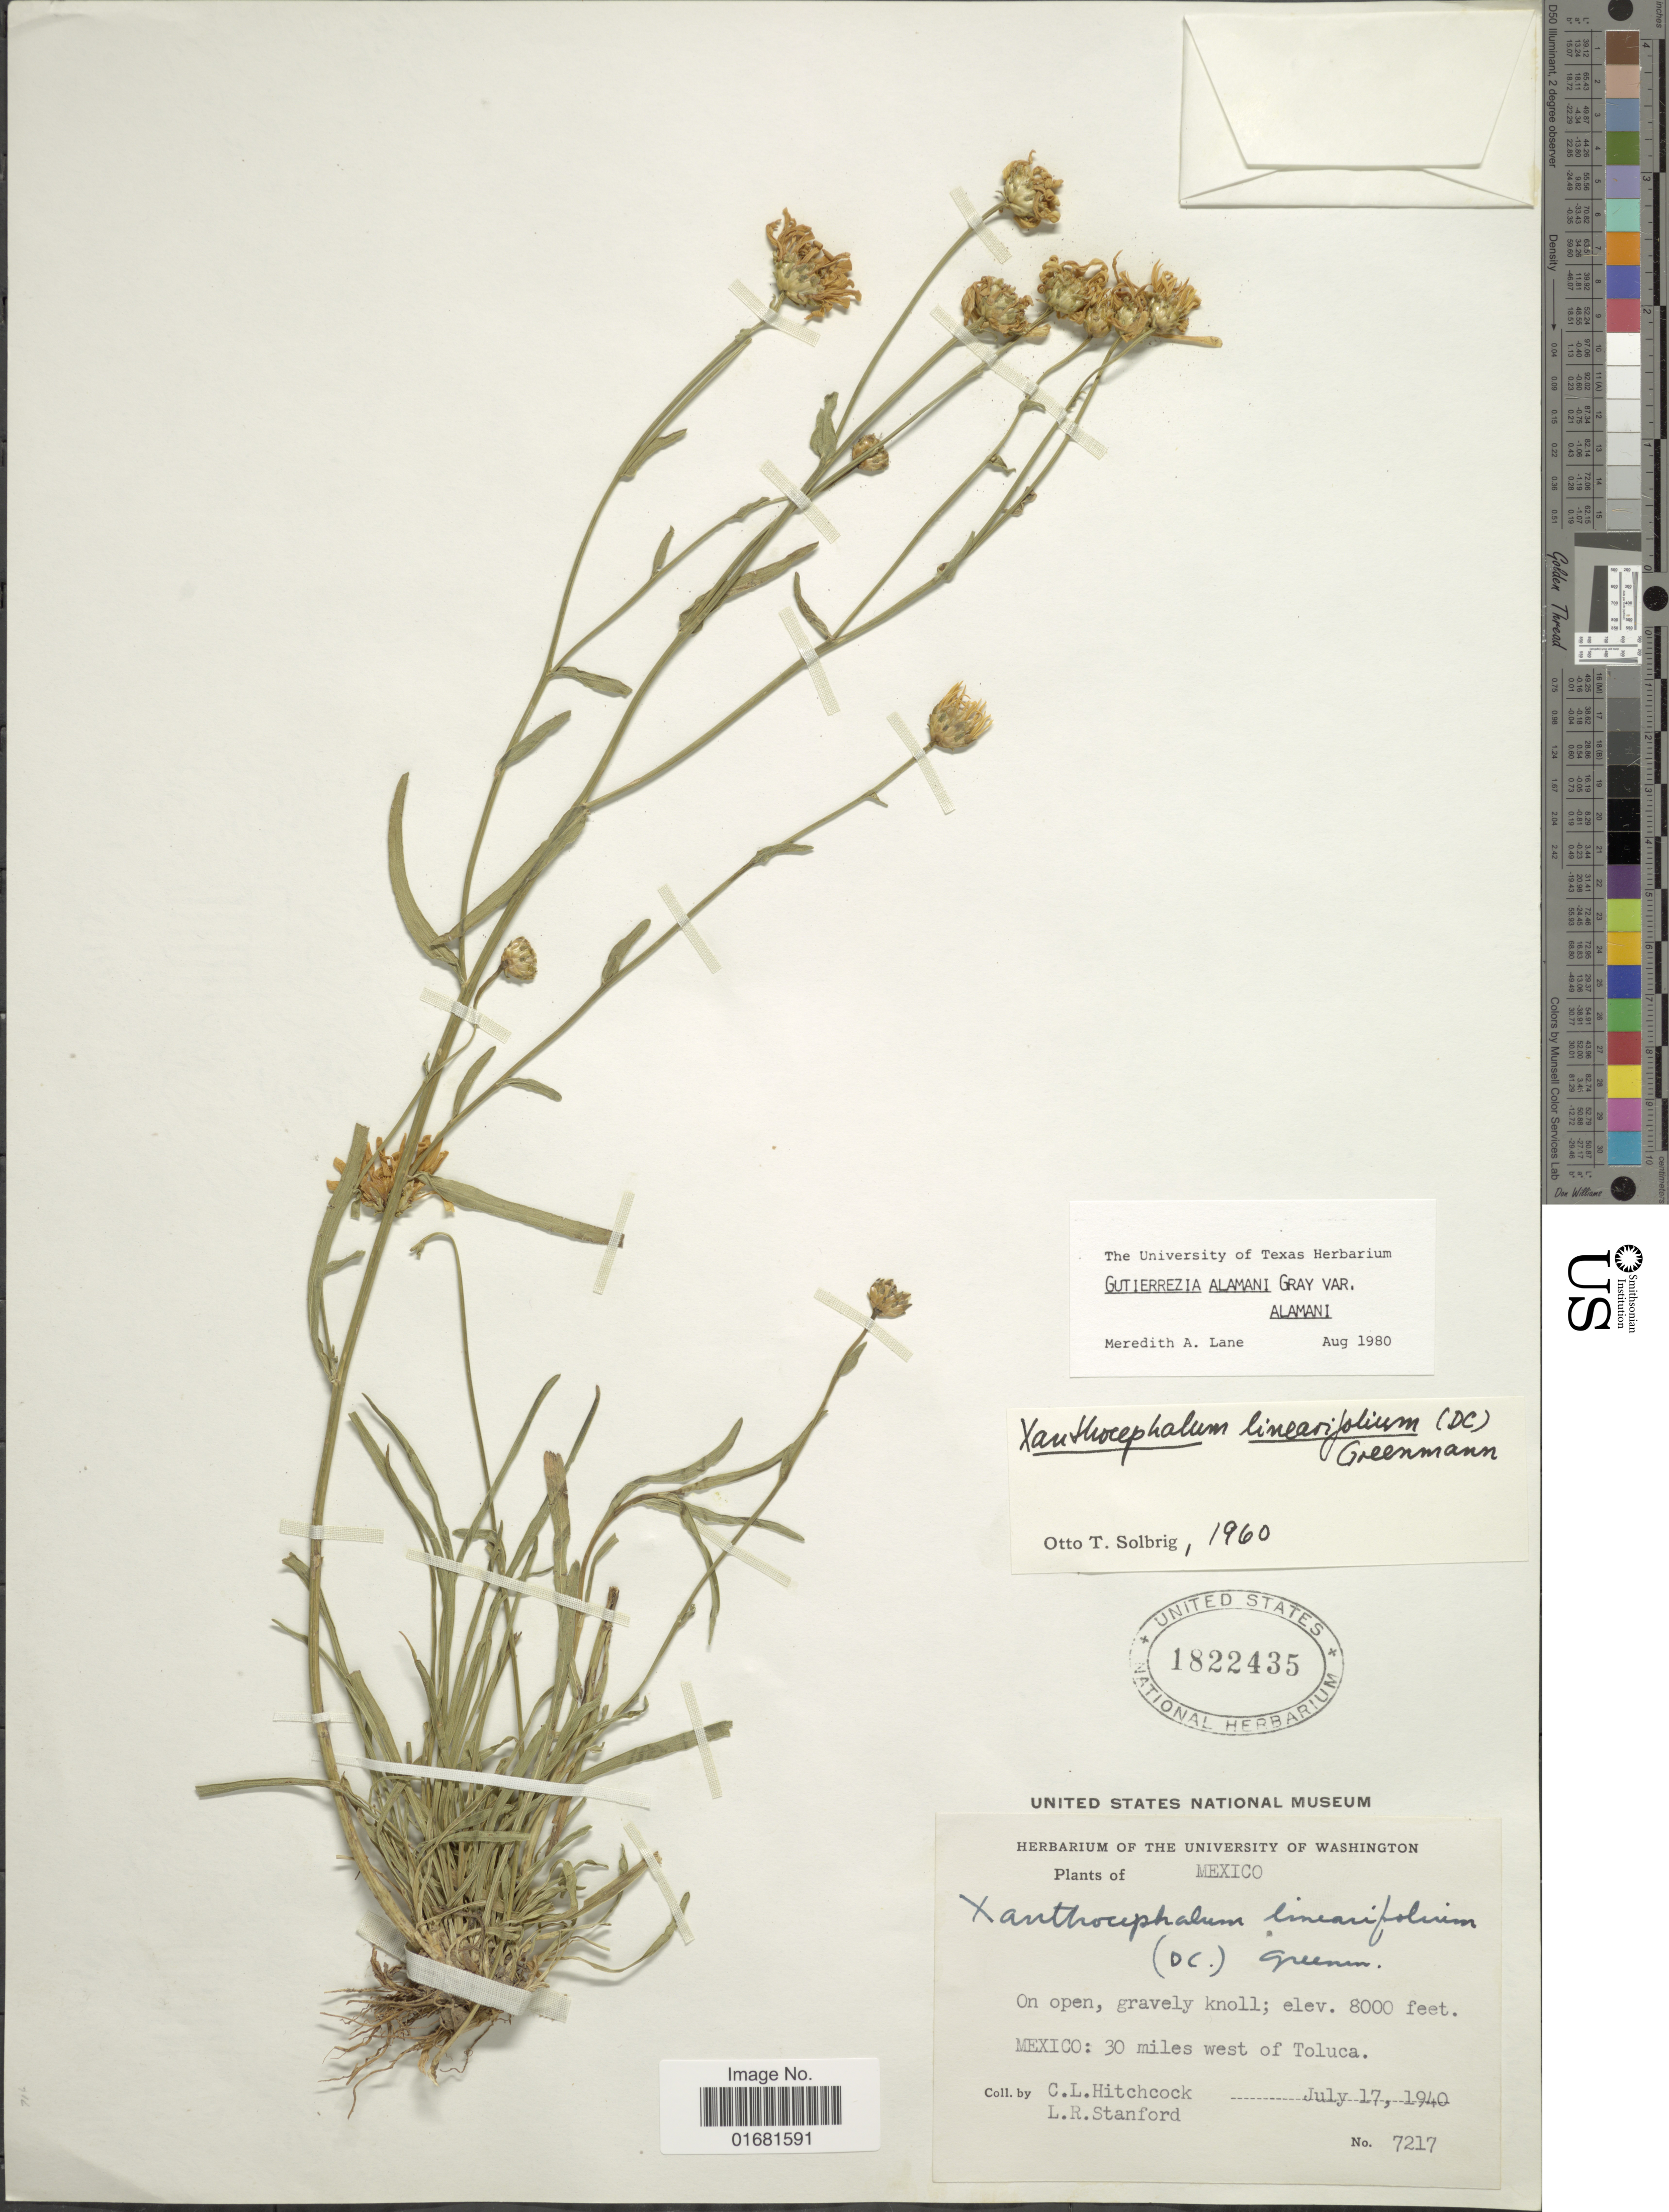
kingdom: Plantae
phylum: Tracheophyta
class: Magnoliopsida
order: Asterales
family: Asteraceae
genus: Gutierrezia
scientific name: Gutierrezia alamanii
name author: A. Gray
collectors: C. L. Hitchcock & L. R. Stanford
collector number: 7217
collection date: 1940-07-17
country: Mexico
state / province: México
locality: México: 30 miles west of Toluca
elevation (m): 2438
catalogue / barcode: US 1822435